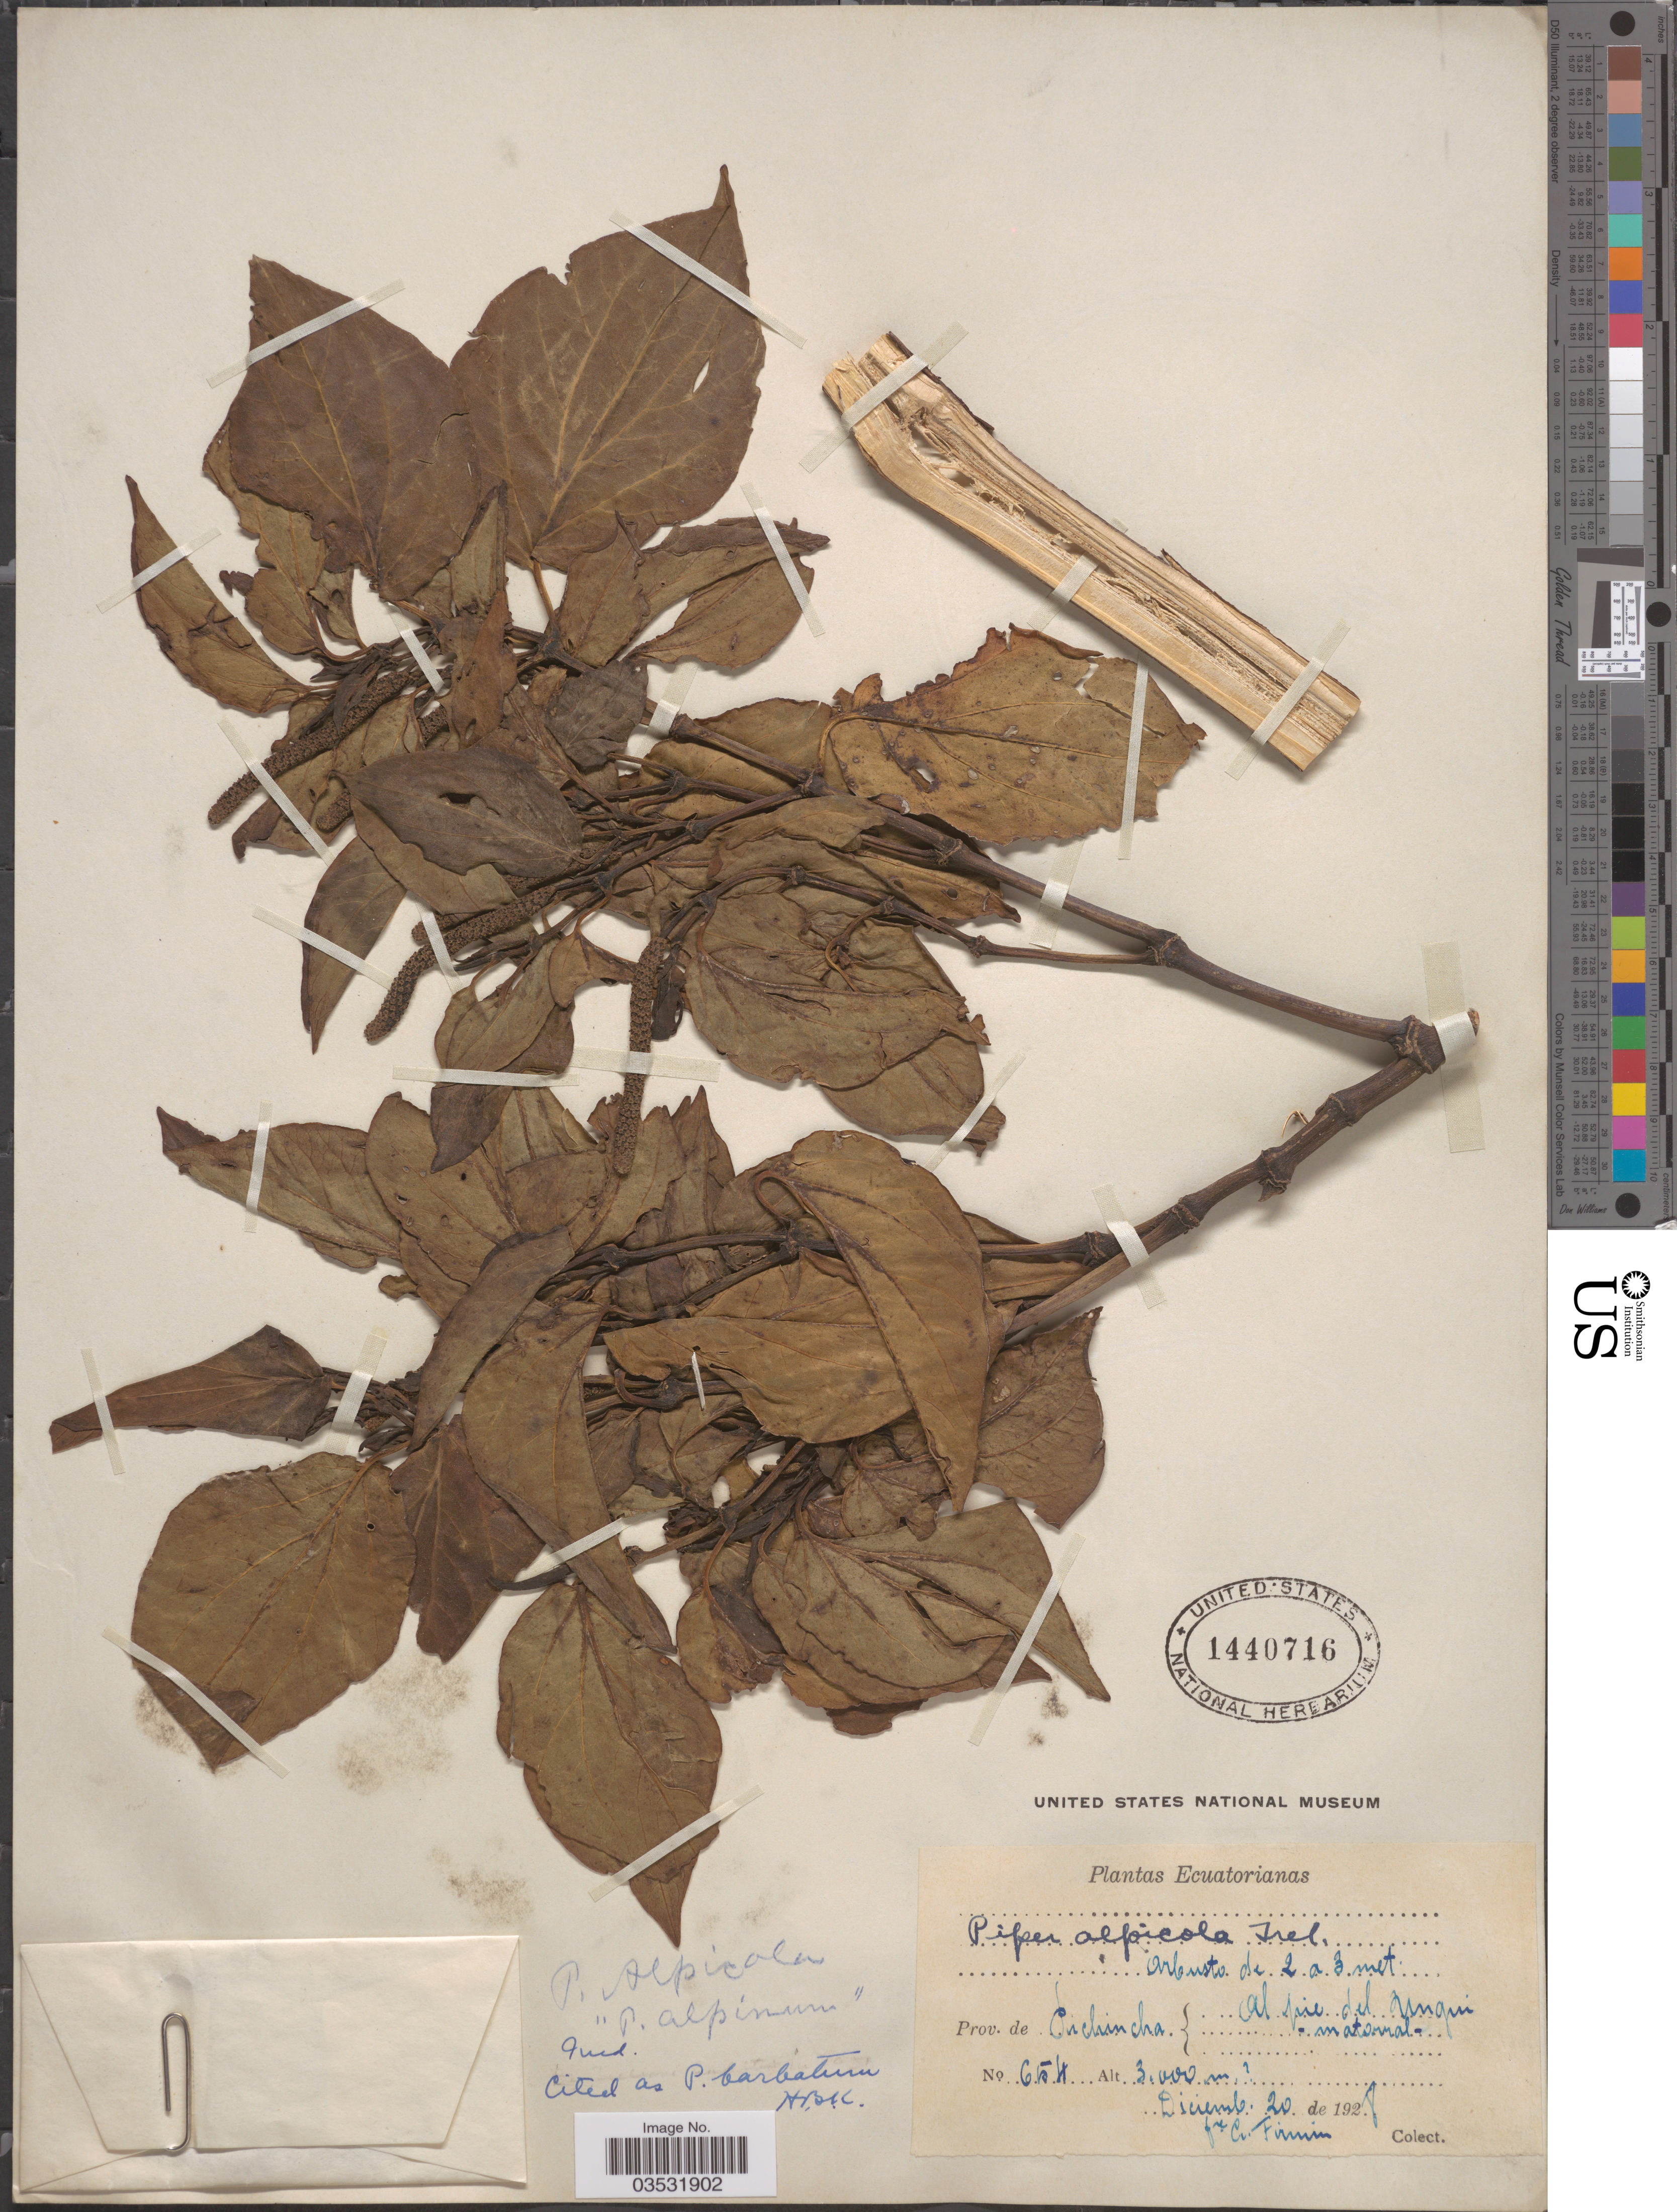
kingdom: Plantae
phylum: Tracheophyta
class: Magnoliopsida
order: Piperales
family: Piperaceae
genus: Piper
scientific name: Piper barbatum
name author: C. DC.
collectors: F. Firmin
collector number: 654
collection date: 1928-12-20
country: Ecuador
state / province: Pichincha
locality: Al pie del Ungui - matorral -.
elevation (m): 3000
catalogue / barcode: US 1440716